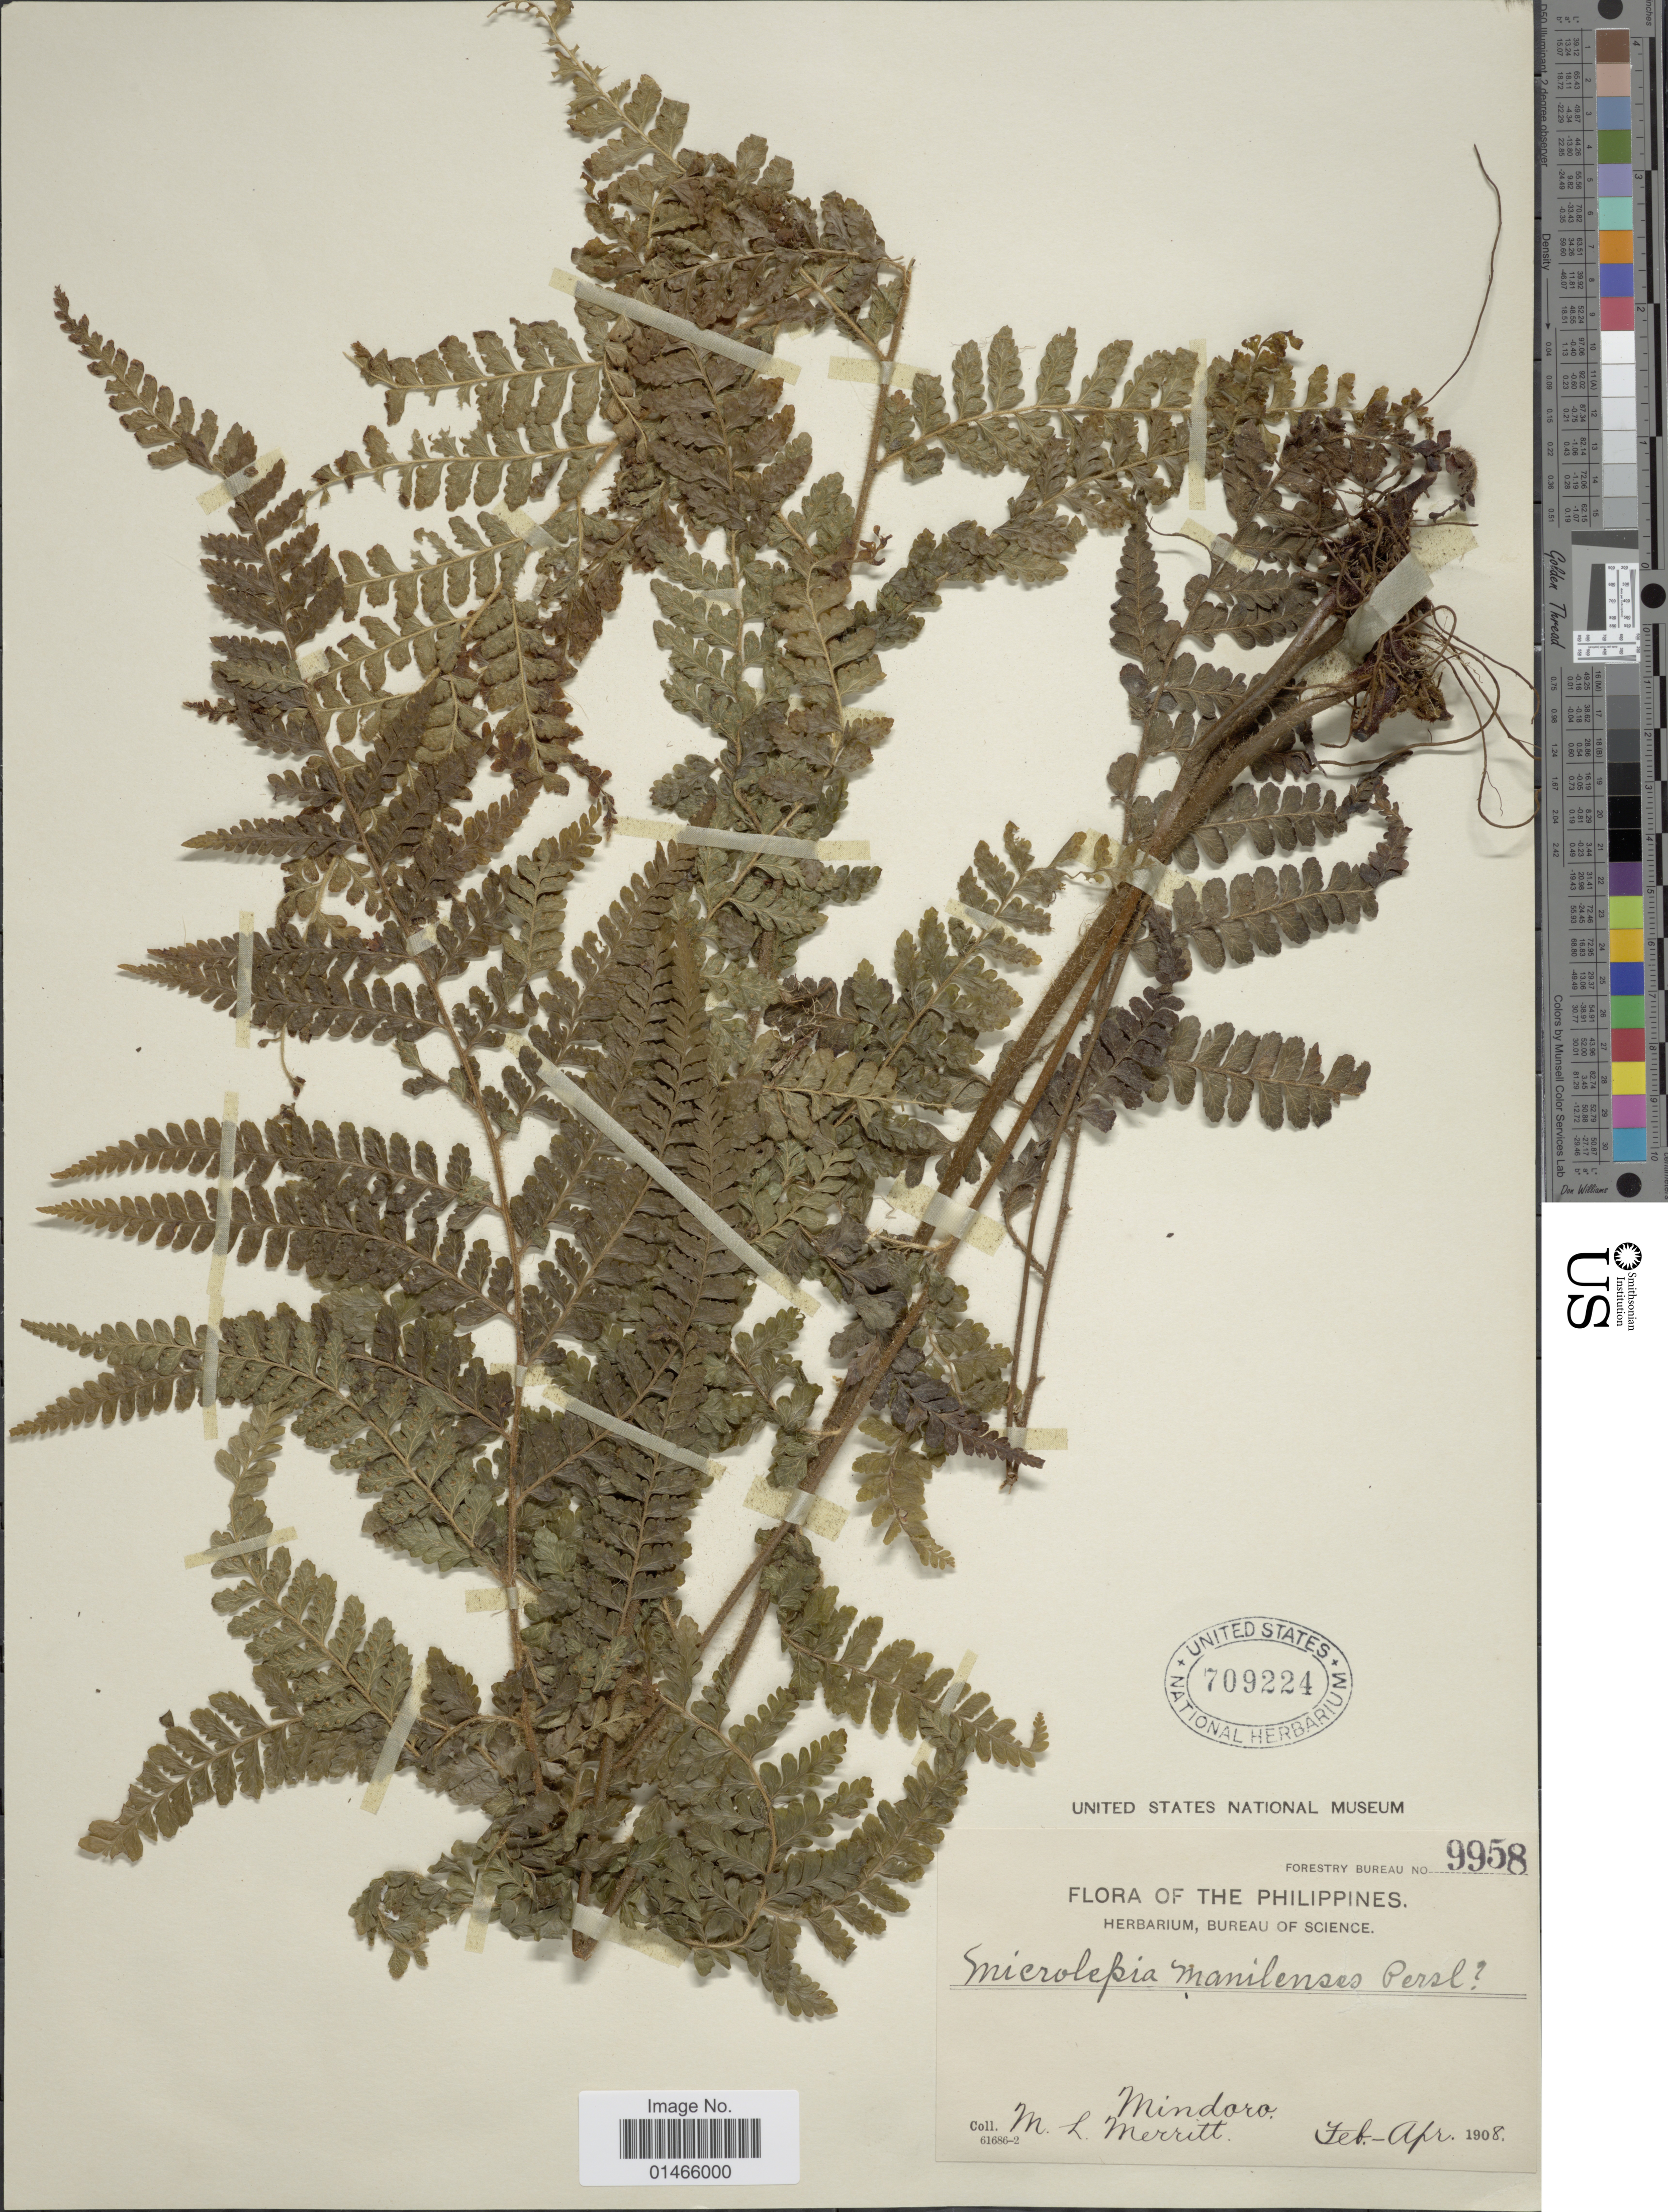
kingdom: Plantae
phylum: Tracheophyta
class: Polypodiopsida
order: Polypodiales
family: Dennstaedtiaceae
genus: Microlepia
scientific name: Microlepia manilensis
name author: (Goldm.) C. Chr.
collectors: M. L. Merritt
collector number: Forestry Bureau 9958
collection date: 1908-02/1908-04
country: Philippines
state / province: Mimaropa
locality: Mindoro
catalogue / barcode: US 709224